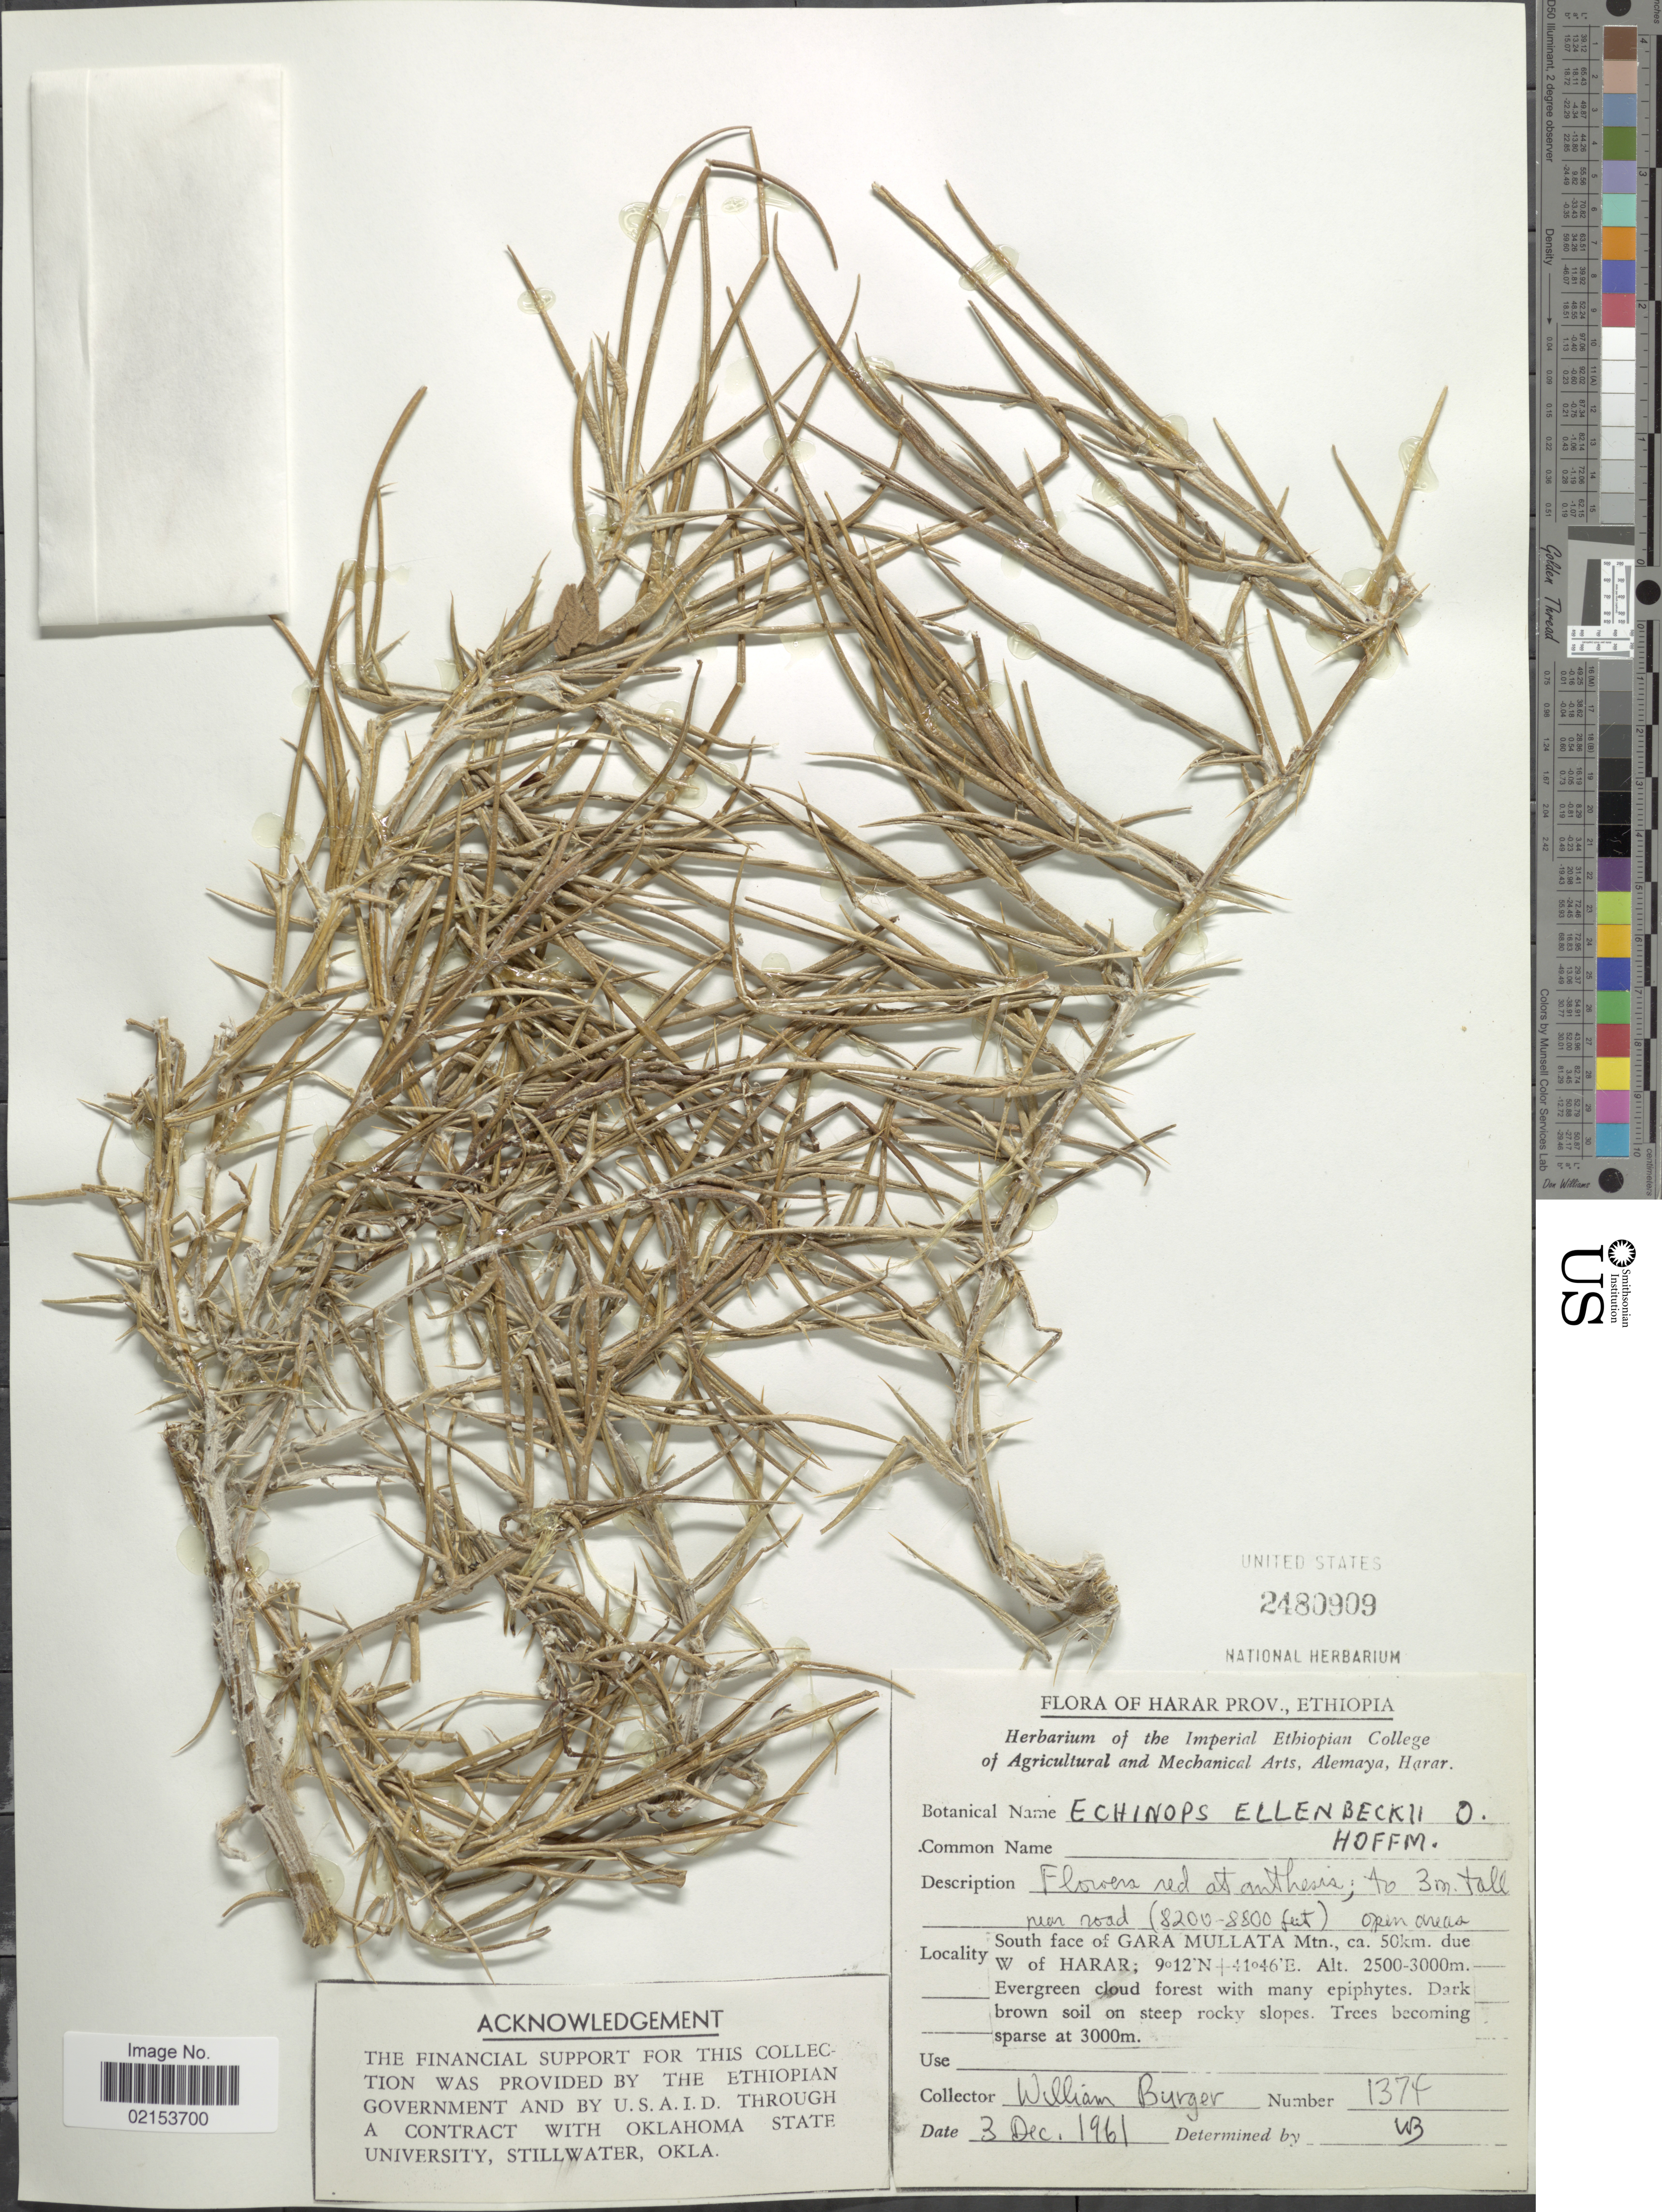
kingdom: Plantae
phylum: Tracheophyta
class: Magnoliopsida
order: Asterales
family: Asteraceae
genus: Echinops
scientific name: Echinops ellenbeckii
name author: O. Hoffm.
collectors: W. Burger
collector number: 1374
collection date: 1961-12-03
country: Ethiopia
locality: Harar Prov. South Face of Gara Mullata Mtn., ca. 50 km. due W of Harar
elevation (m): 2500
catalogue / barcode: US 2480909